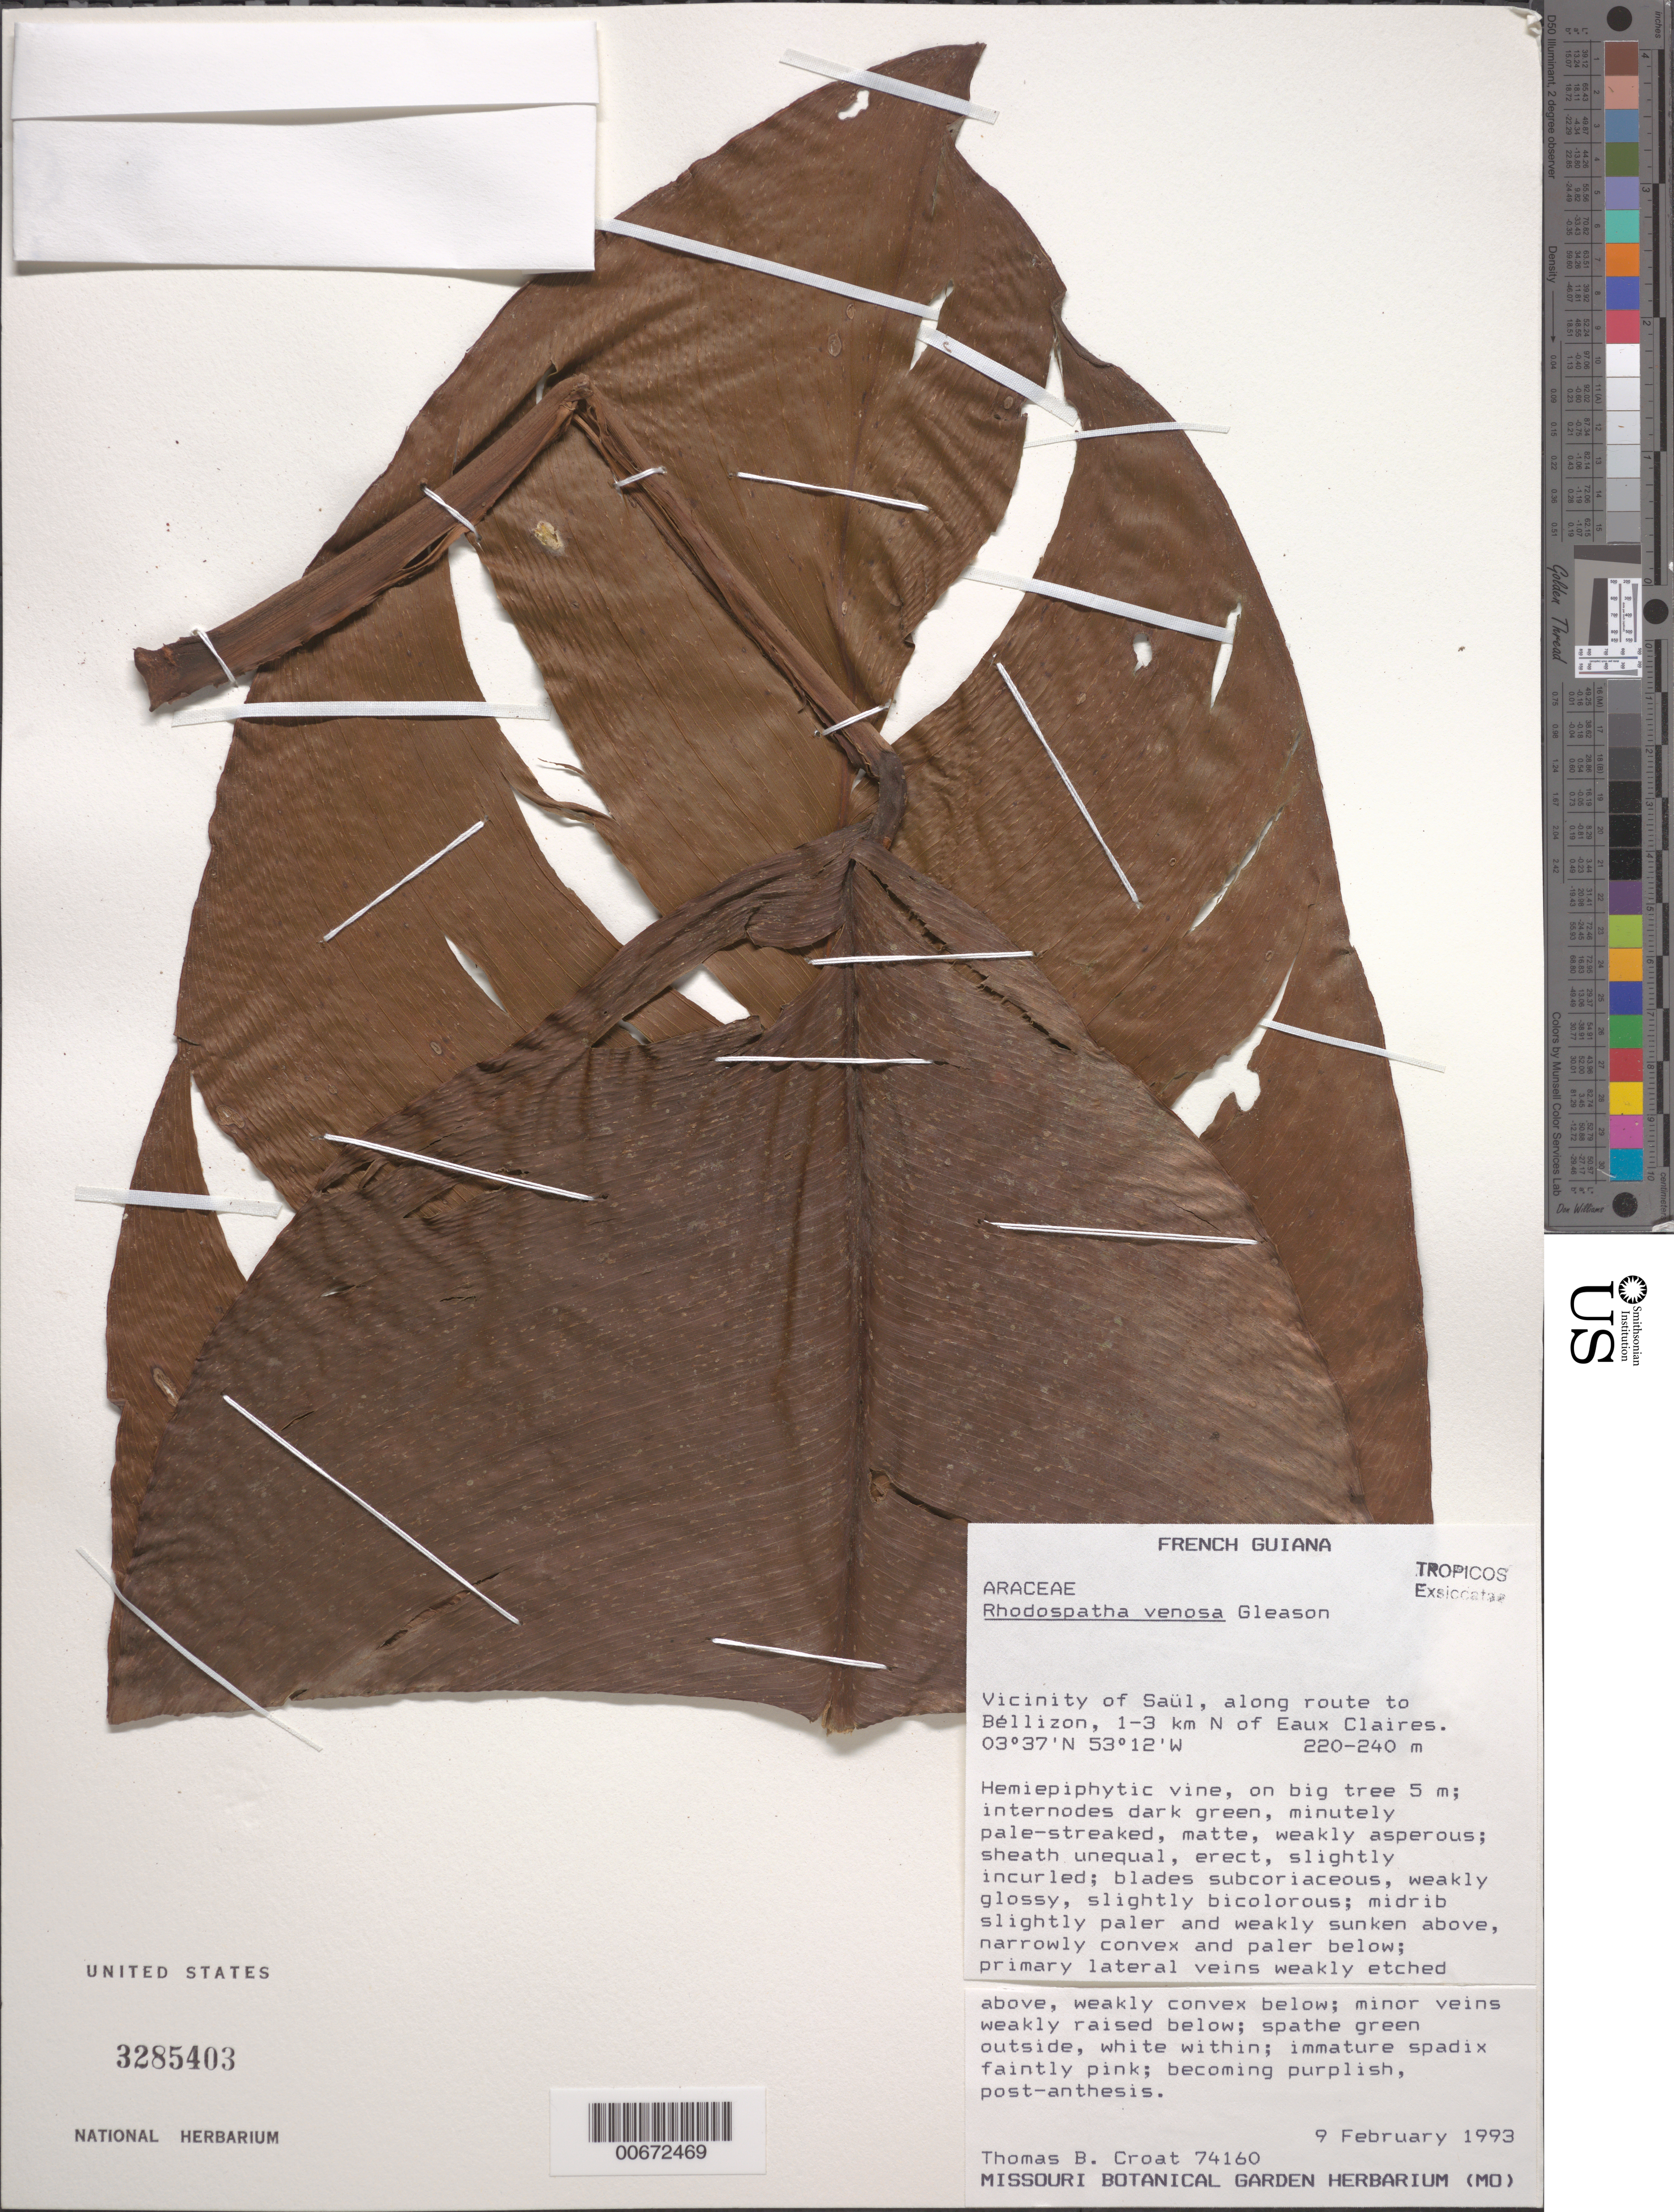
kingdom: Plantae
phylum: Tracheophyta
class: Liliopsida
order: Alismatales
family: Araceae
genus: Rhodospatha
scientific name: Rhodospatha venosa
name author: Gleason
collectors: T. B. Croat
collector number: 74160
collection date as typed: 9-Feb-93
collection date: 1993-02-09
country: French Guiana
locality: Saül, along route to Béllizon, 1-3 km N of Eaux Claires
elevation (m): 220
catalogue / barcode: US 3285403